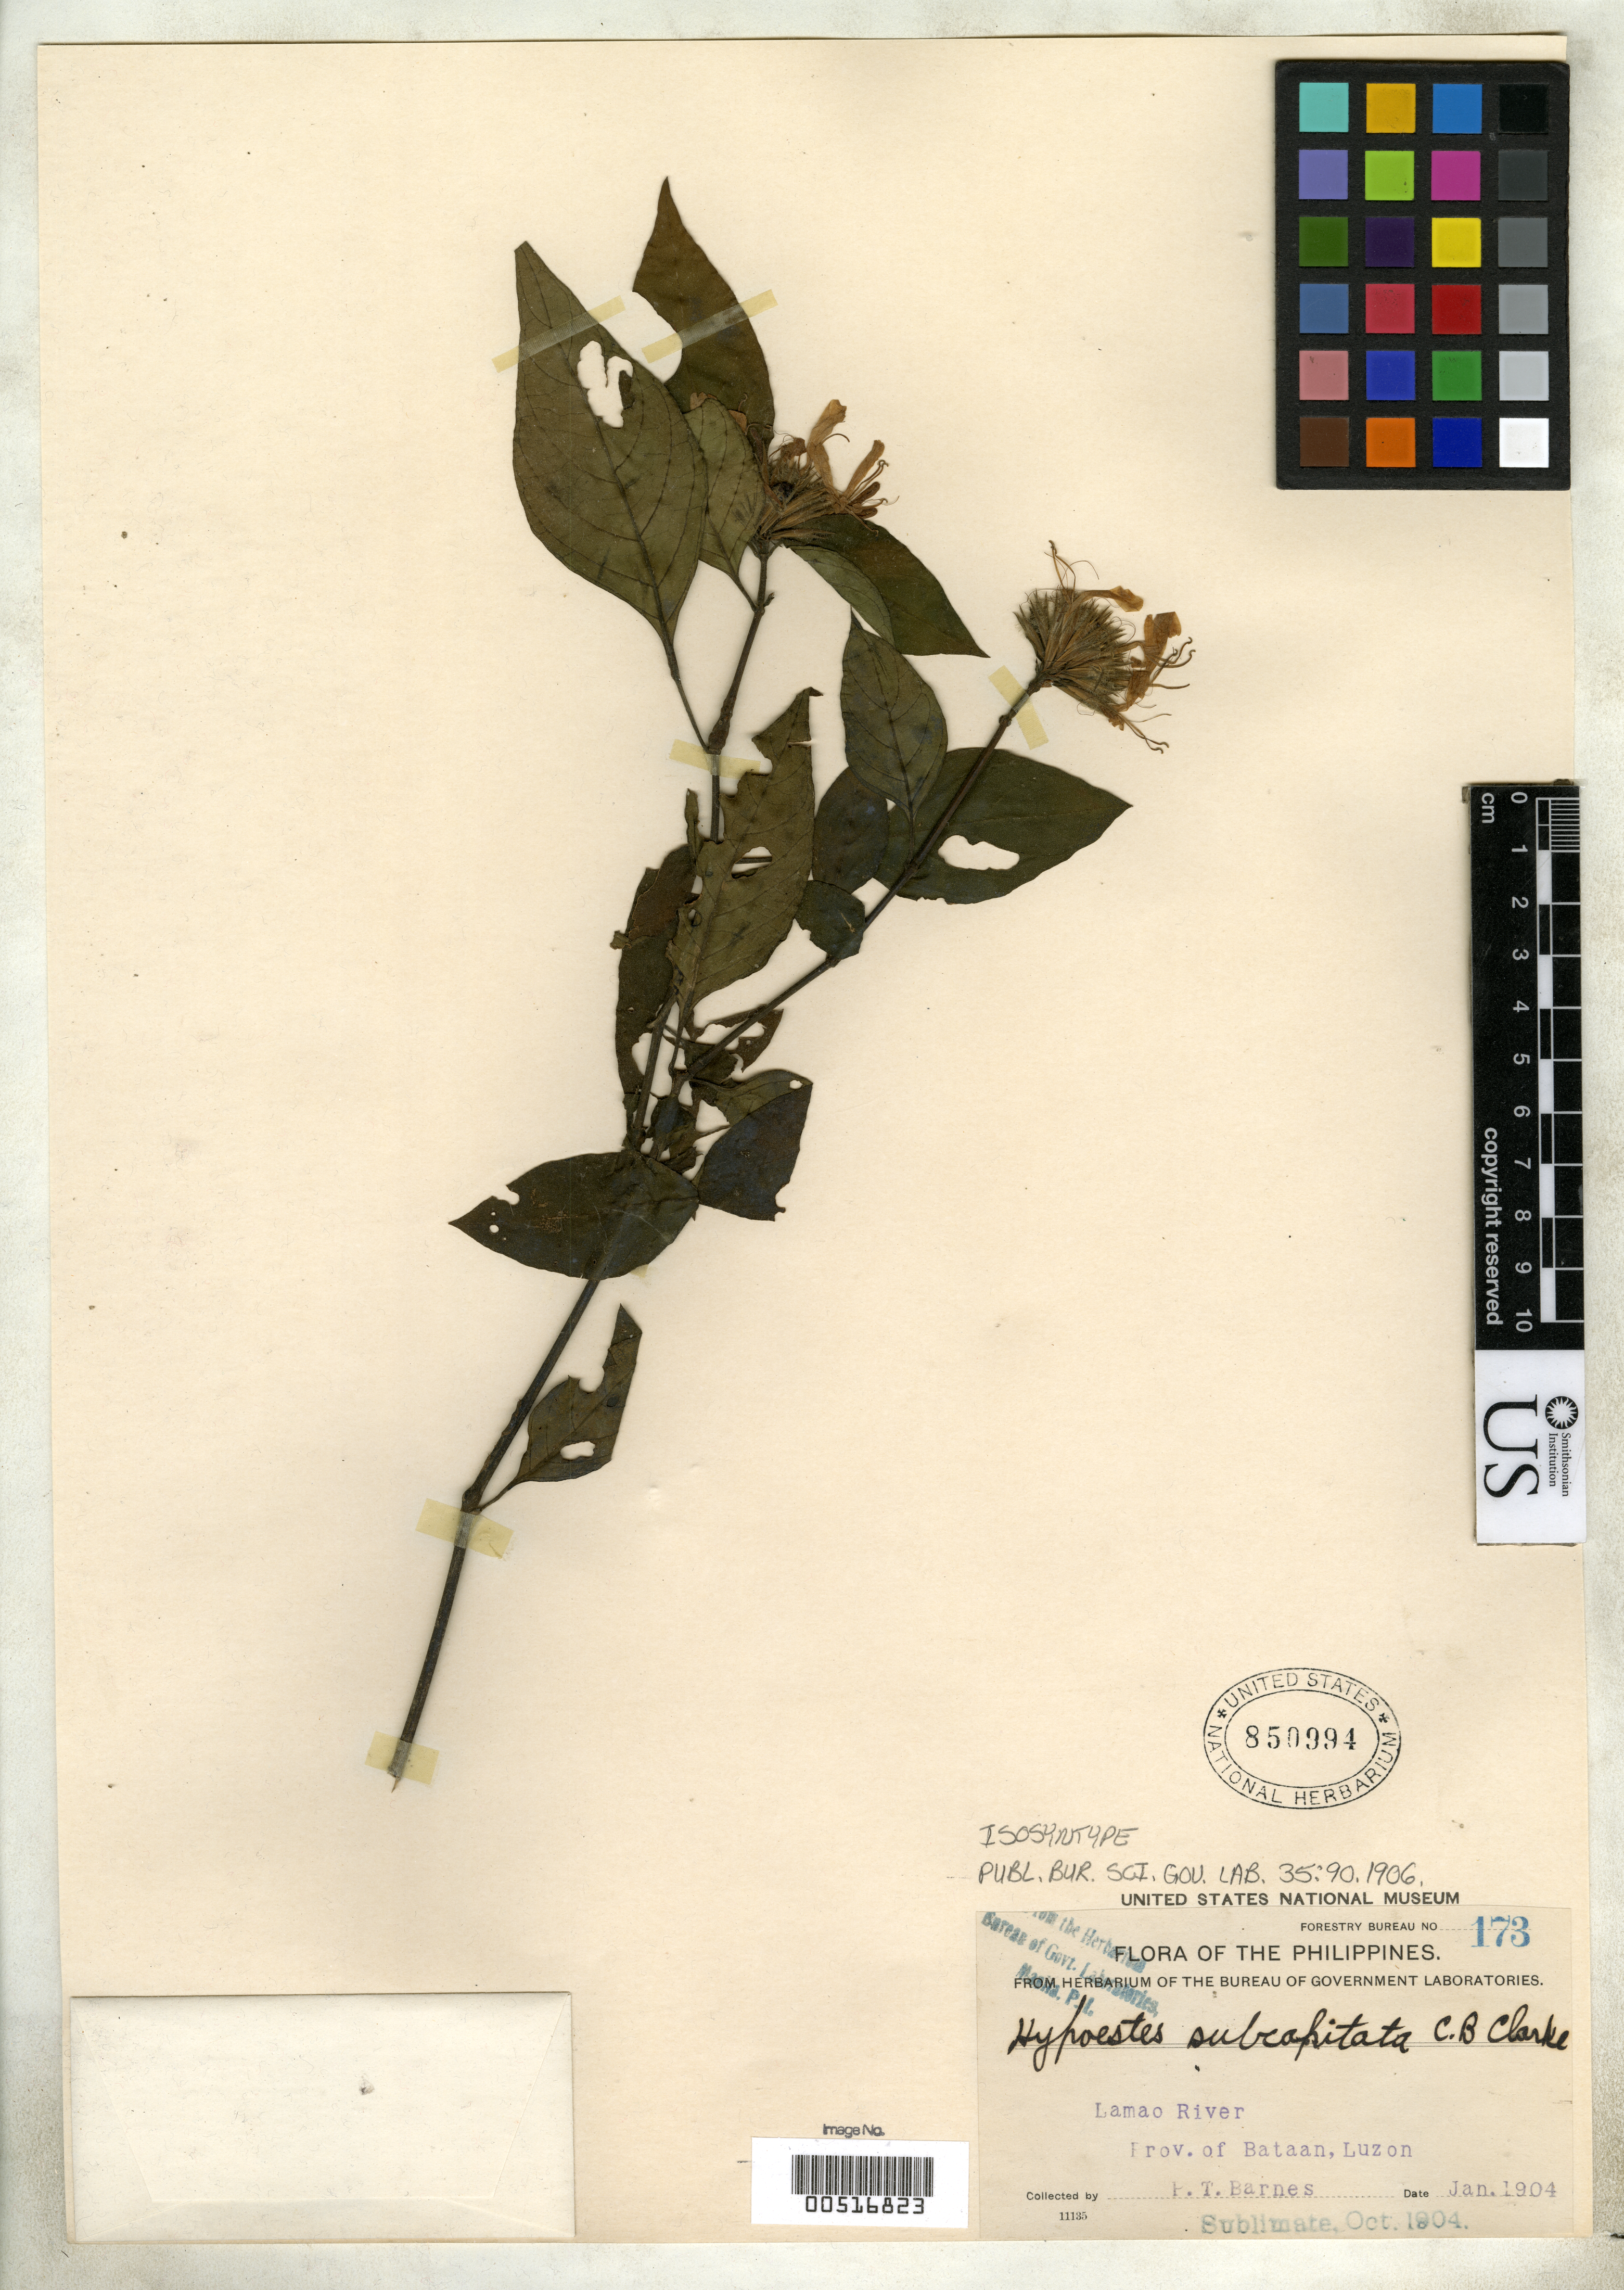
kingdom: Plantae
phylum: Tracheophyta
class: Magnoliopsida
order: Lamiales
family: Acanthaceae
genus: Hypoestes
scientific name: Hypoestes subcapitata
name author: C.B. Clarke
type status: Isosyntype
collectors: P. Barnes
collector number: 173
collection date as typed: Jan 1904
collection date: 1904-01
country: Philippines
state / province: Central Luzon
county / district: Bataan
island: Luzon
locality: Lamao River.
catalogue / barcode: US 850994